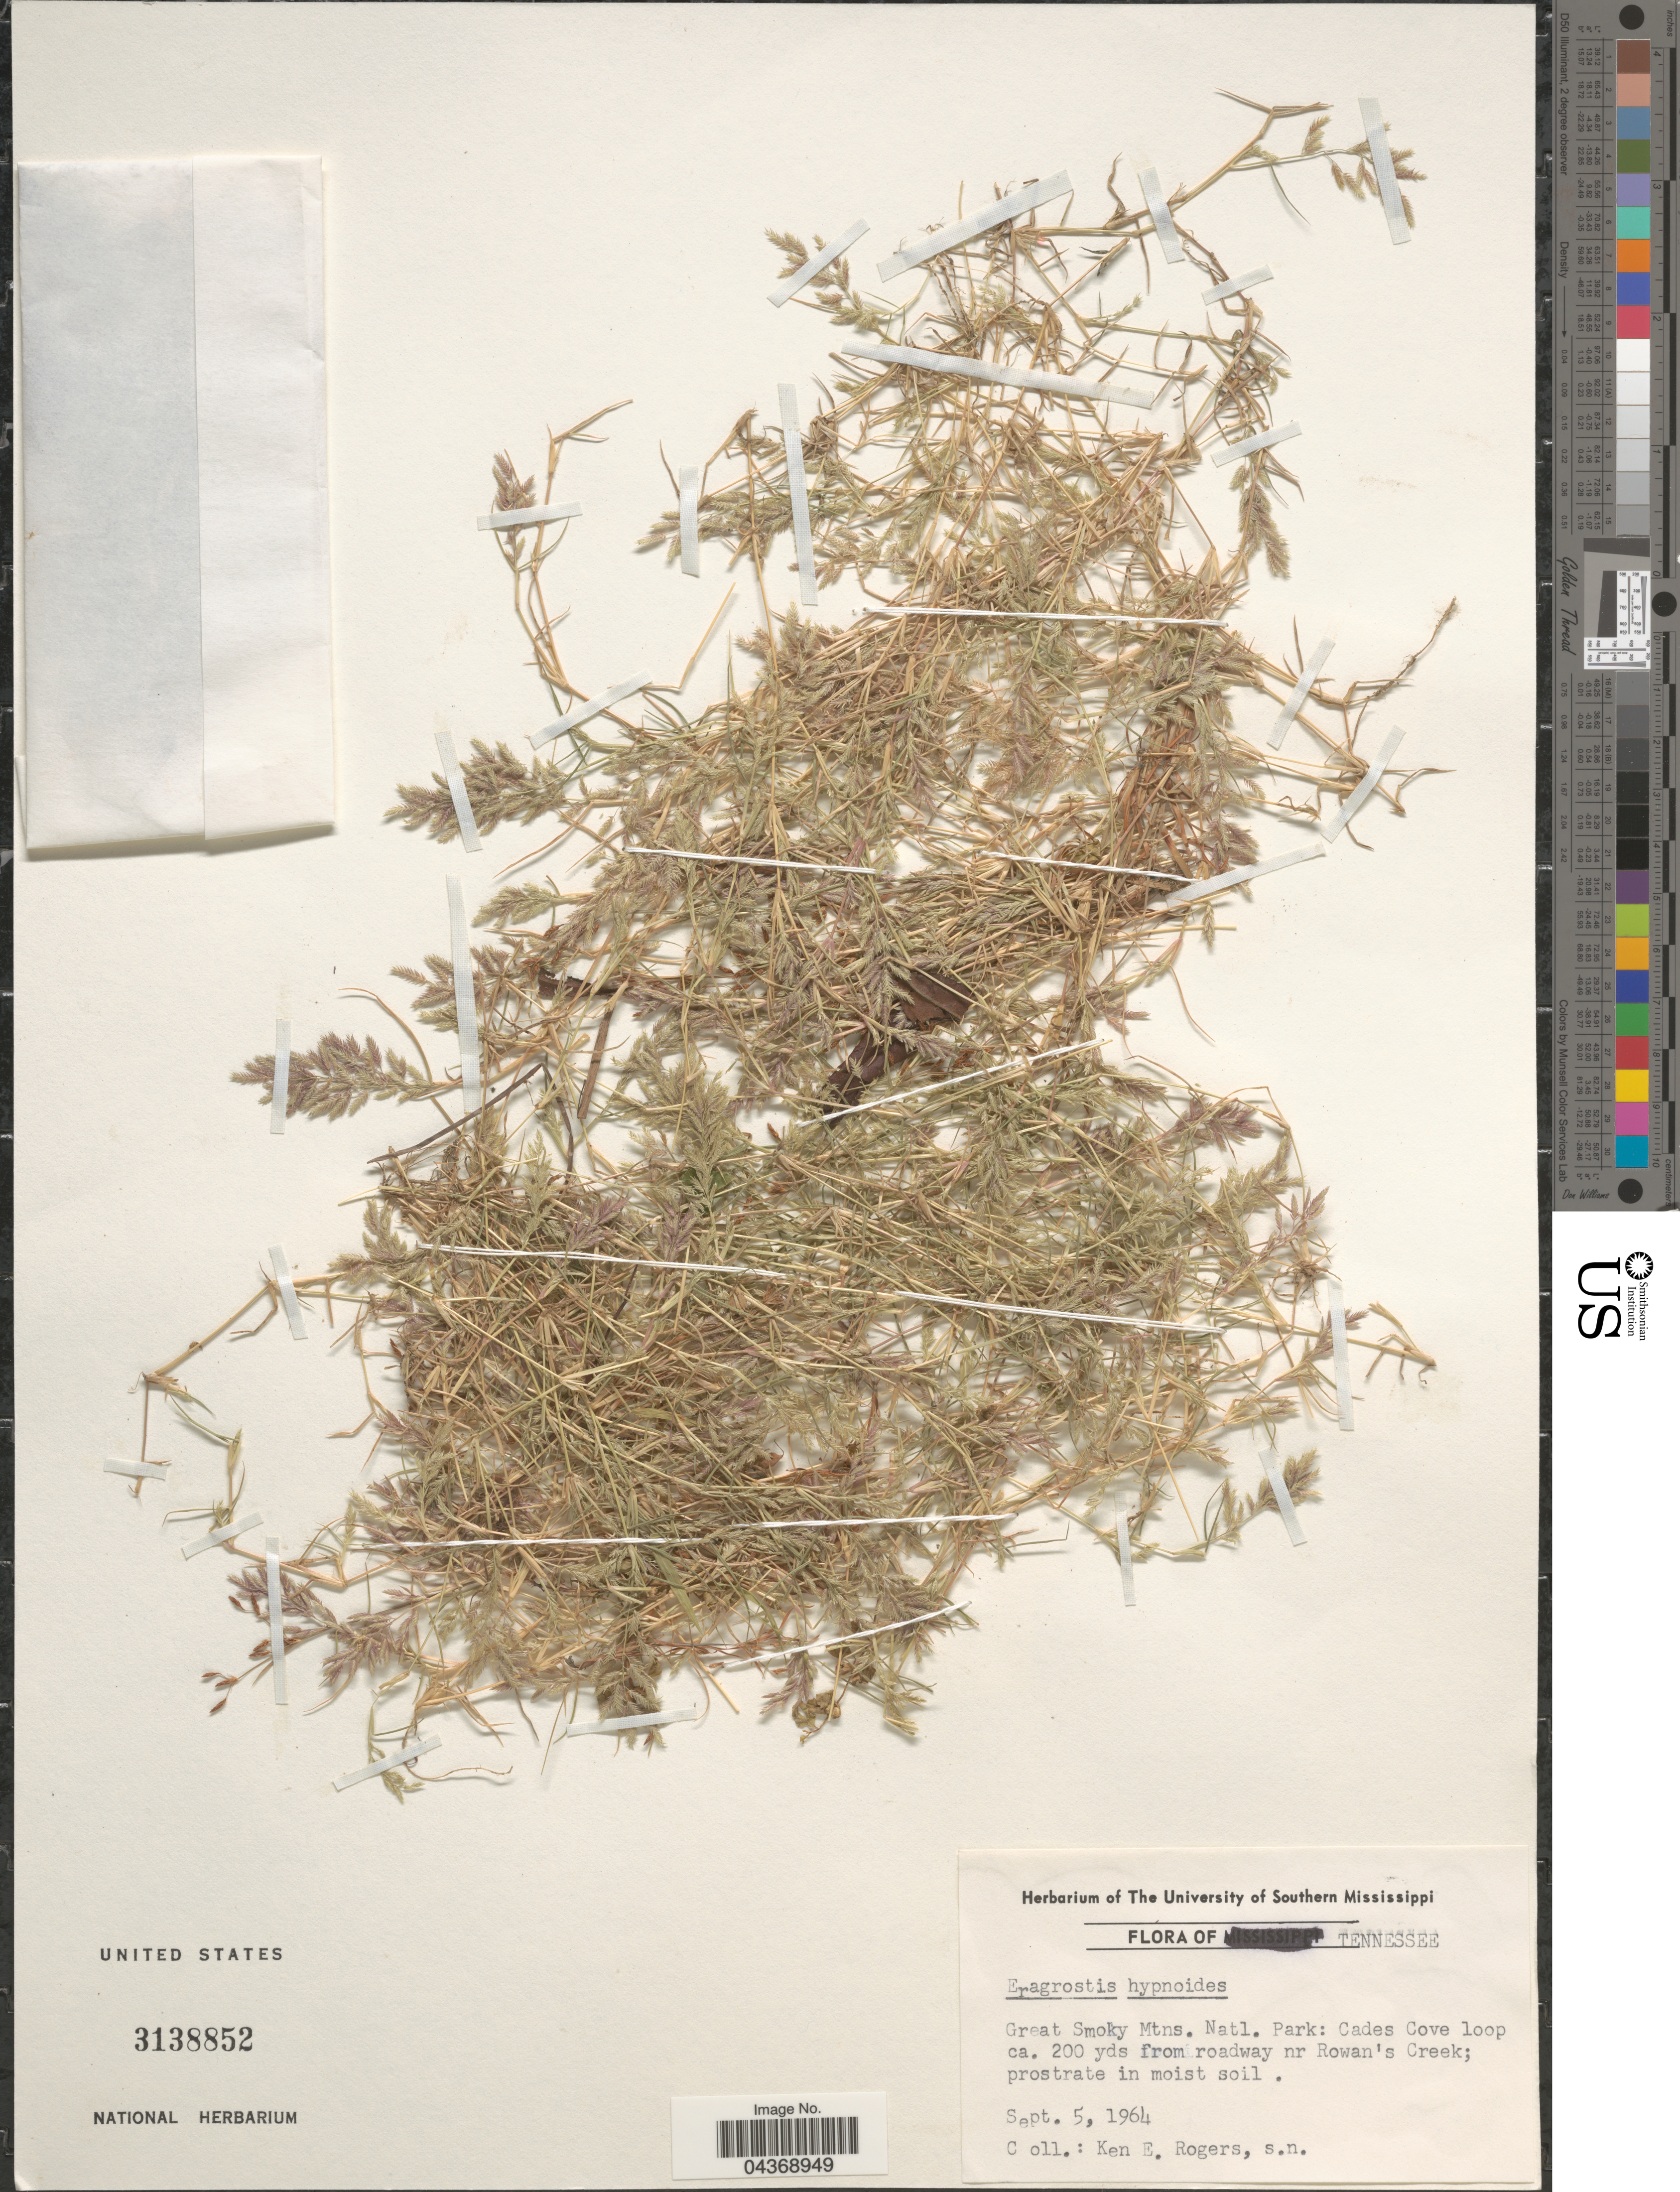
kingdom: Plantae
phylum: Tracheophyta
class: Liliopsida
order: Poales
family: Poaceae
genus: Eragrostis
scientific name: Eragrostis intermedia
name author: Hitchc.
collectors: K. Rogers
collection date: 1964-09-05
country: United States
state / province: Tennessee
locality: Great Smoky Mtns. Natl. Park: Cades Cove loop ca. 200 yds from roadway nr Rowan's Creek.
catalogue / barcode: US 3138852